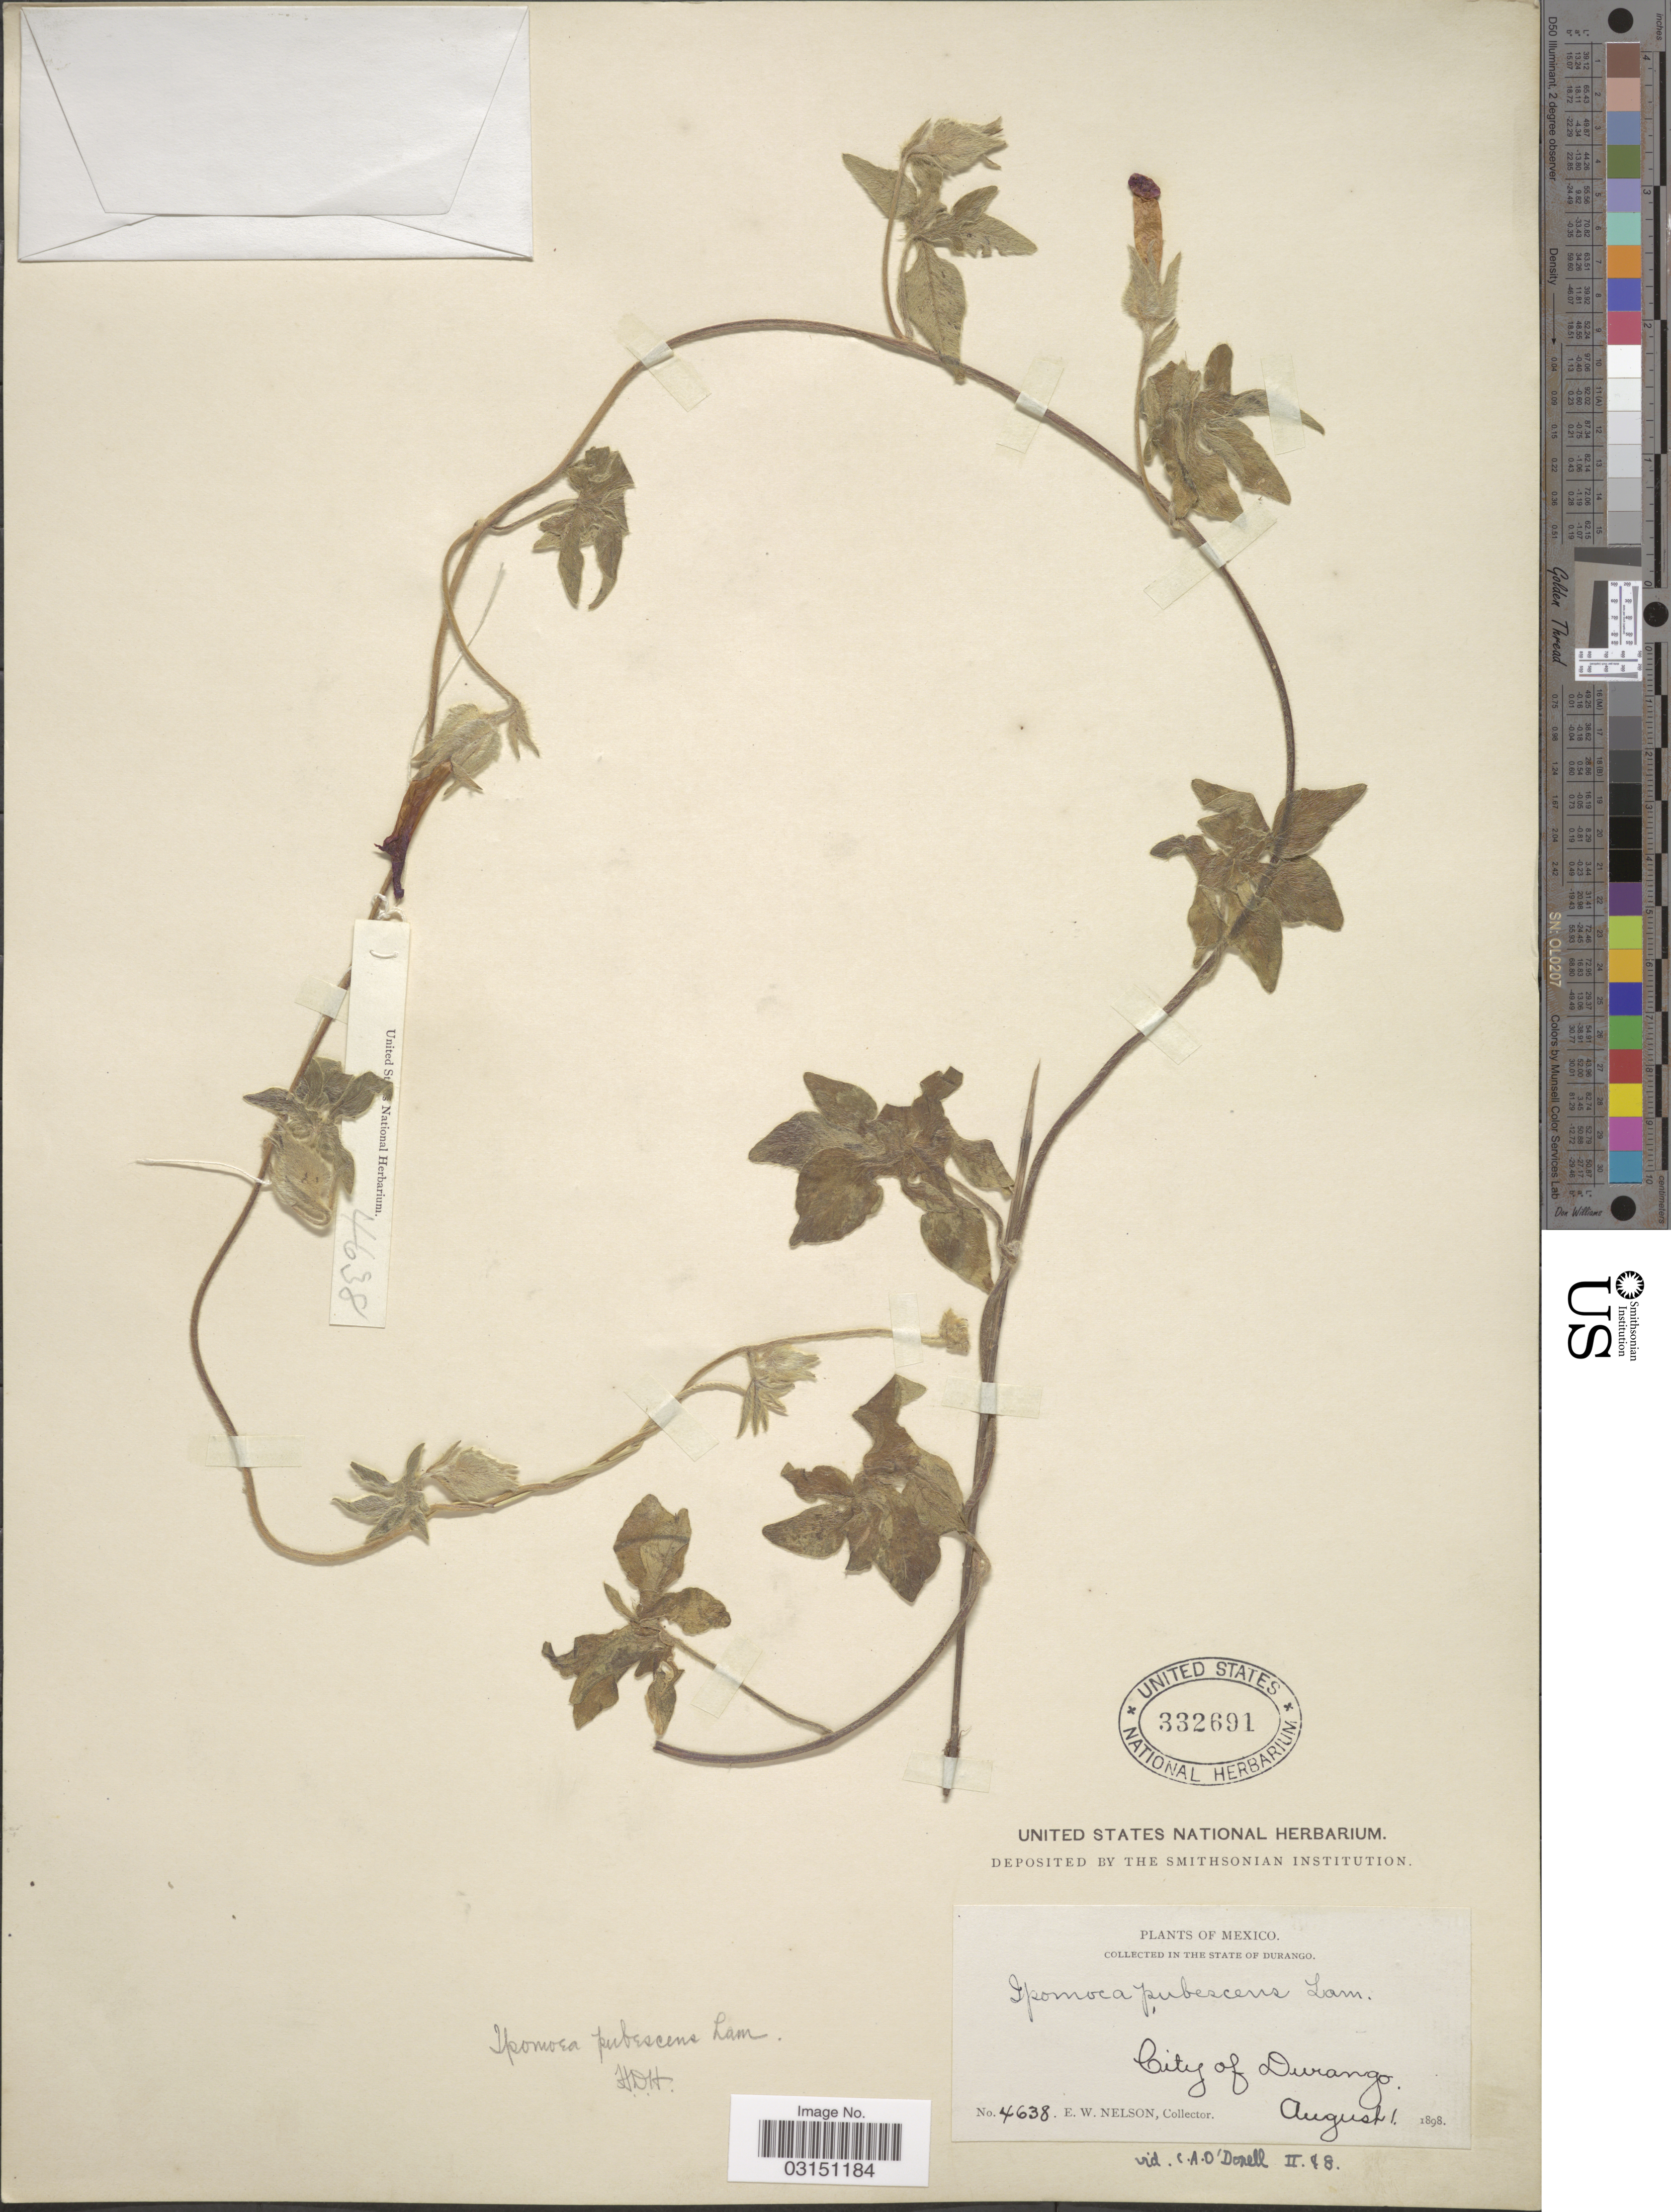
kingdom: Plantae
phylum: Tracheophyta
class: Magnoliopsida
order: Solanales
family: Convolvulaceae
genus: Ipomoea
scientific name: Ipomoea pubescens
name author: Lam.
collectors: E. W. Nelson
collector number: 4638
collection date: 1898-08-01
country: Mexico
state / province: Durango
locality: City of Durango.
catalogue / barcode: US 332691